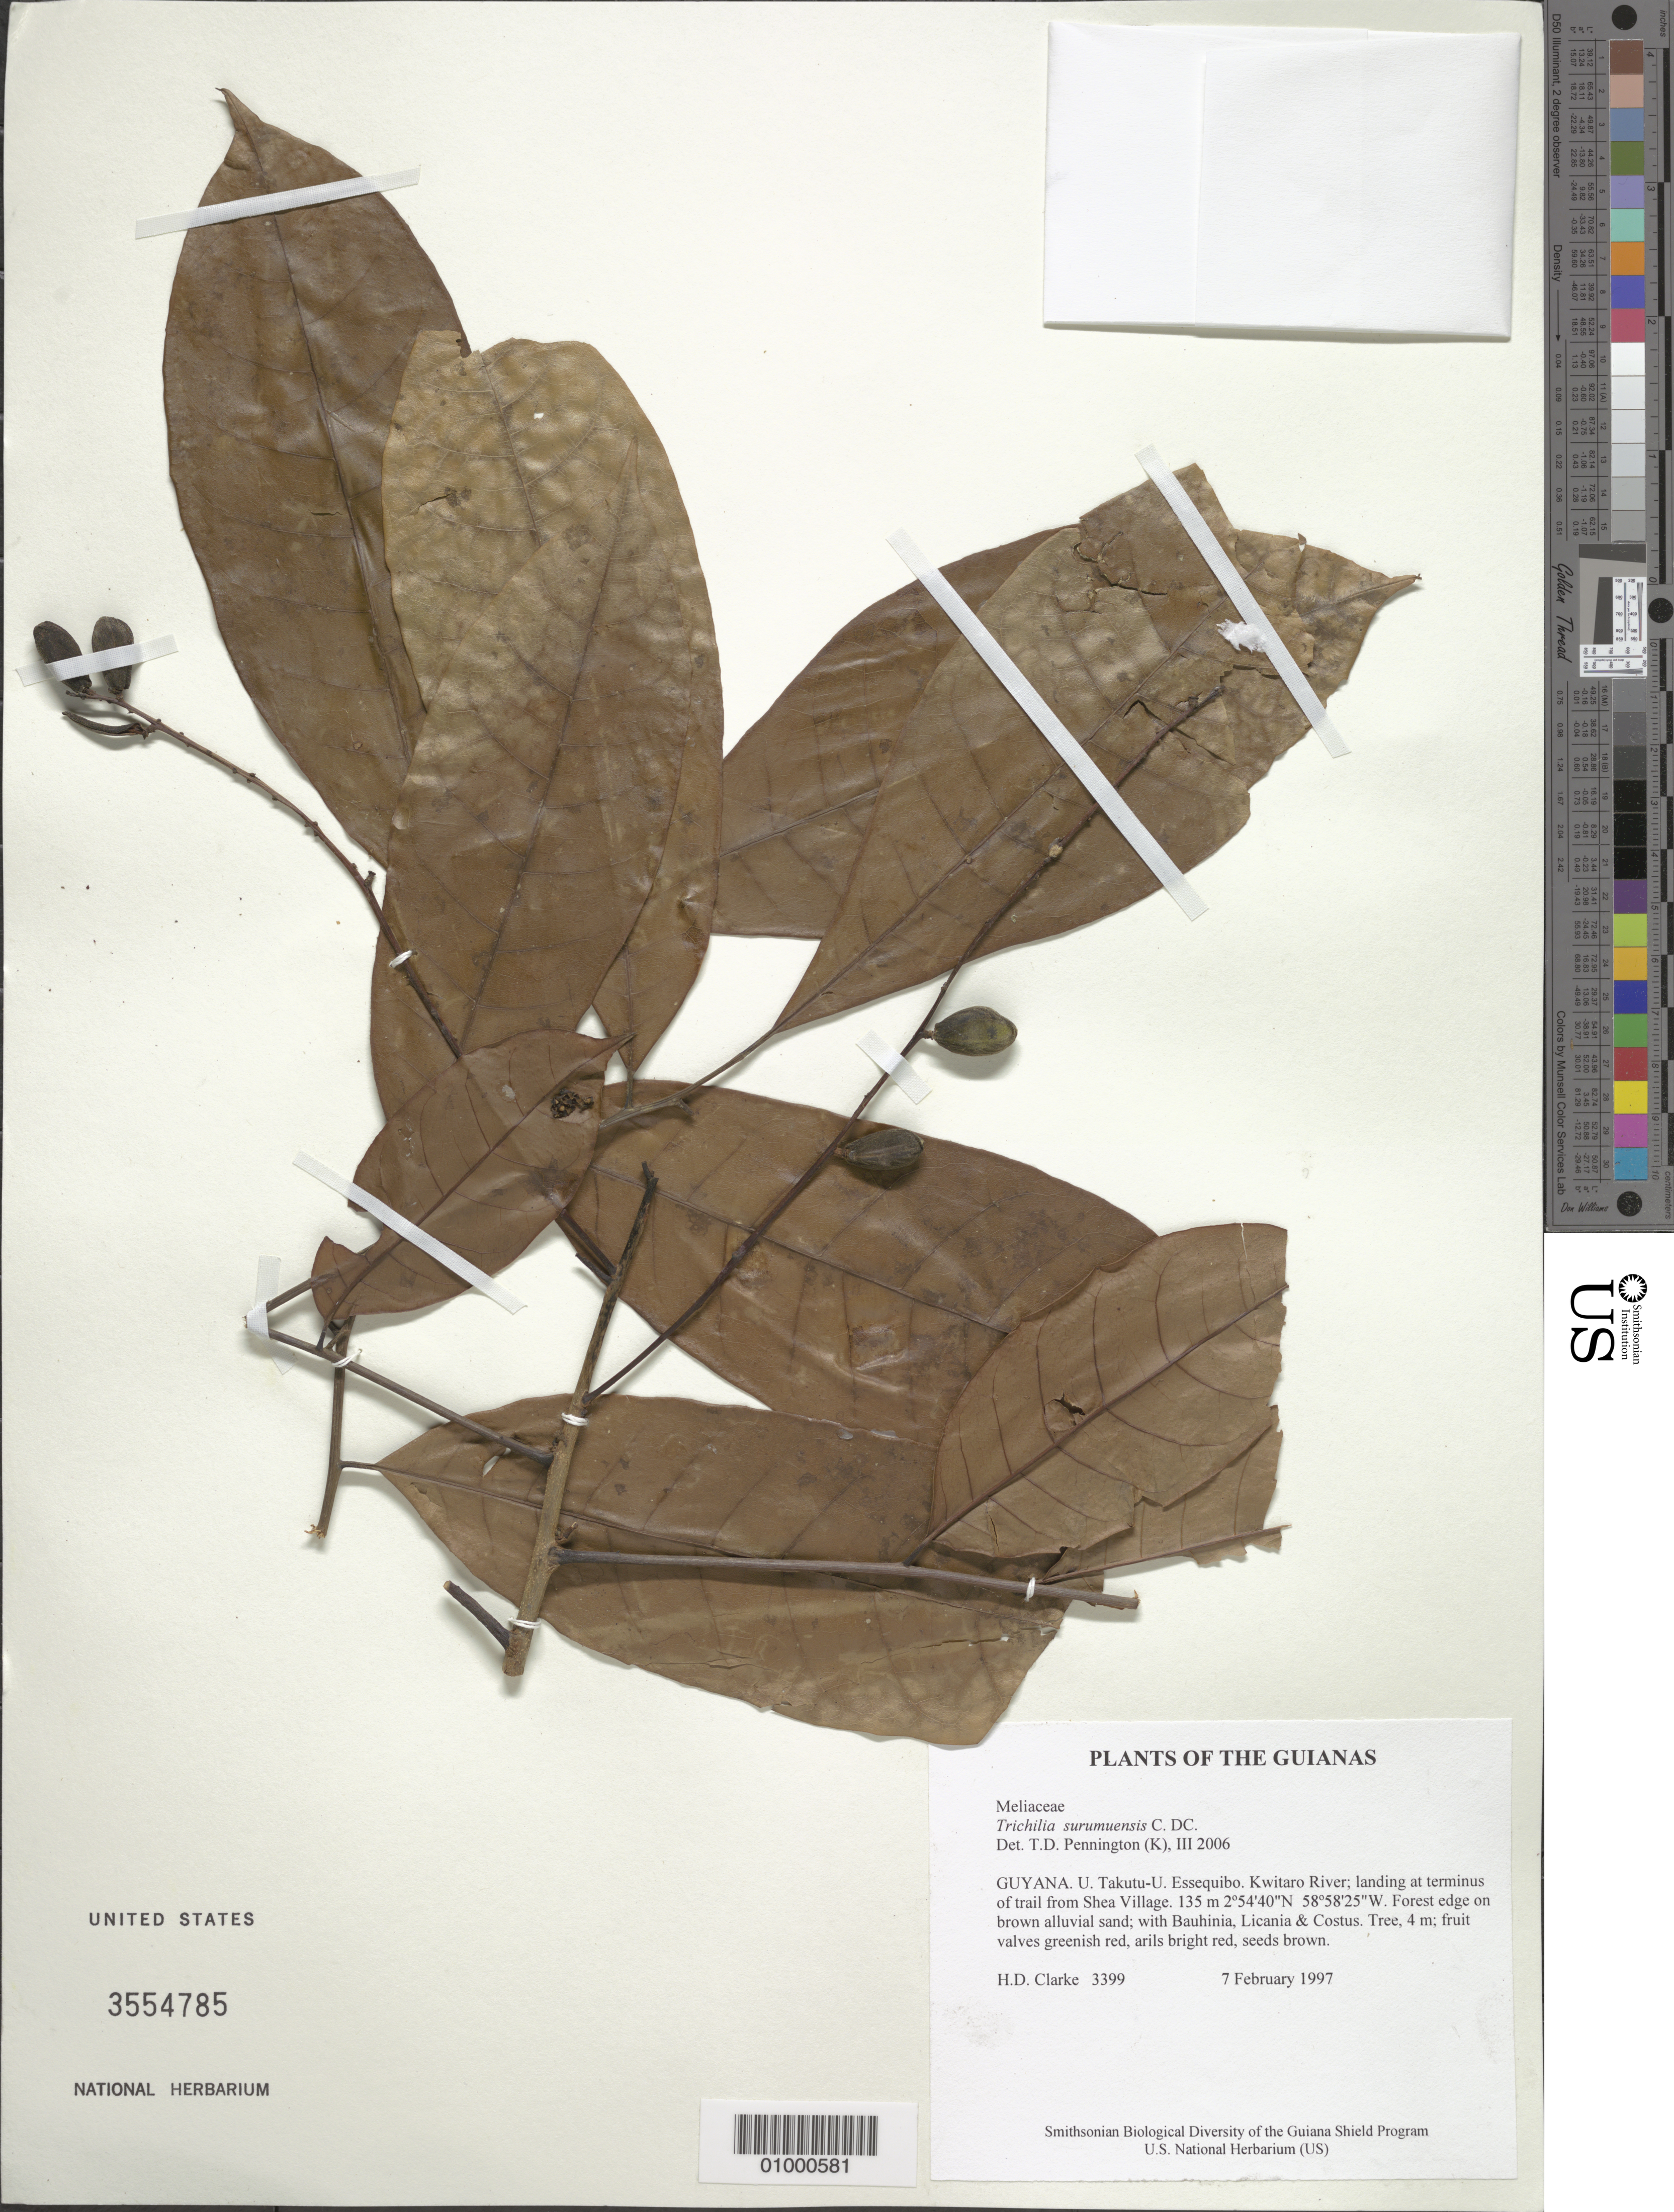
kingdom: Plantae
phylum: Tracheophyta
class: Magnoliopsida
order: Sapindales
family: Meliaceae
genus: Trichilia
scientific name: Trichilia surumuensis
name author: C. DC.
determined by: Pennington, T. D., (K)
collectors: H. D. Clarke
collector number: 3399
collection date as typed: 7 February 1997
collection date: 1997-02-07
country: Guyana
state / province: U. Takutu-U. Essequibo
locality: Kwitaro River; landing at terminus of trail from Shea Village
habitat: Forest edge on brown alluvial sand; with Bauhinia, Licania & Costus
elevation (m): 135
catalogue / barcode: US 3554785